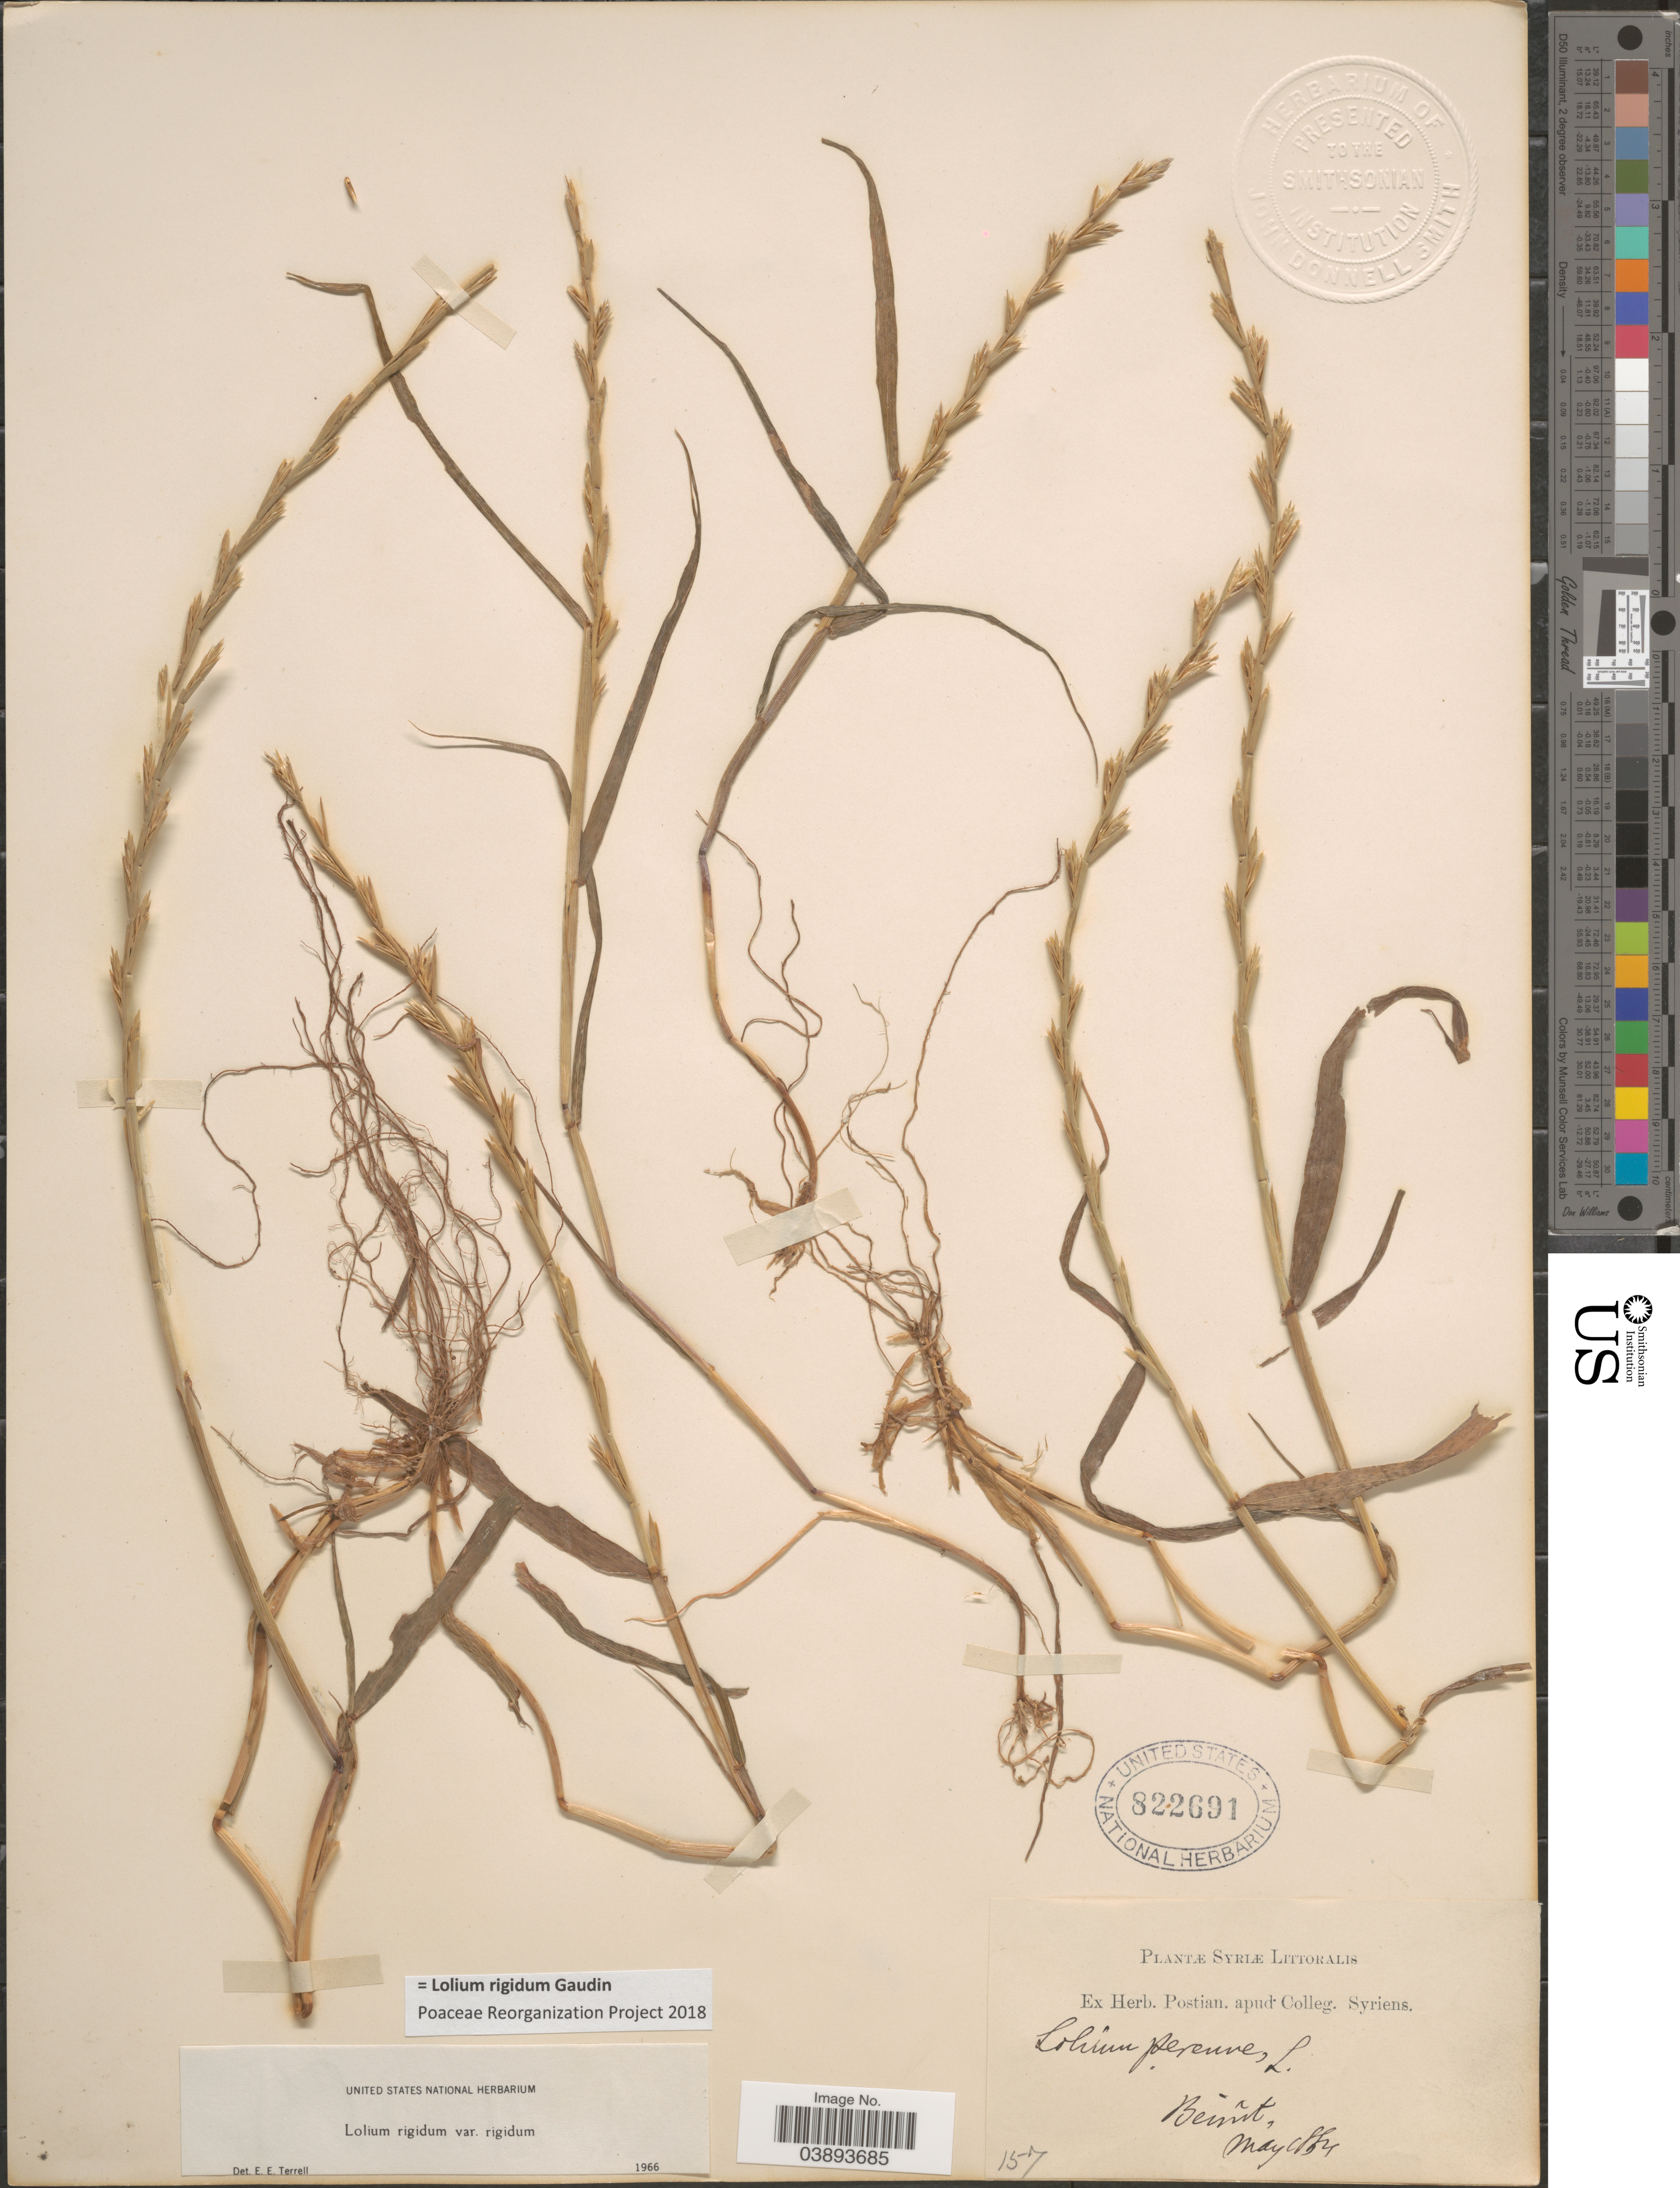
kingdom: Plantae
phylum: Tracheophyta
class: Liliopsida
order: Poales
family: Poaceae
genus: Lolium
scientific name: Lolium rigidum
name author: Gaudin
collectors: ex herb. Postian. apud Colleg. Syriens. Protest. USE "Fannie P. A. Shepard" (10308853) AS PRIMARY COLLECTOR INSTEAD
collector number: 157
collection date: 1884-05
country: Lebanon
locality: Syriæ Littoralis. Beirut.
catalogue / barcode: US 822691